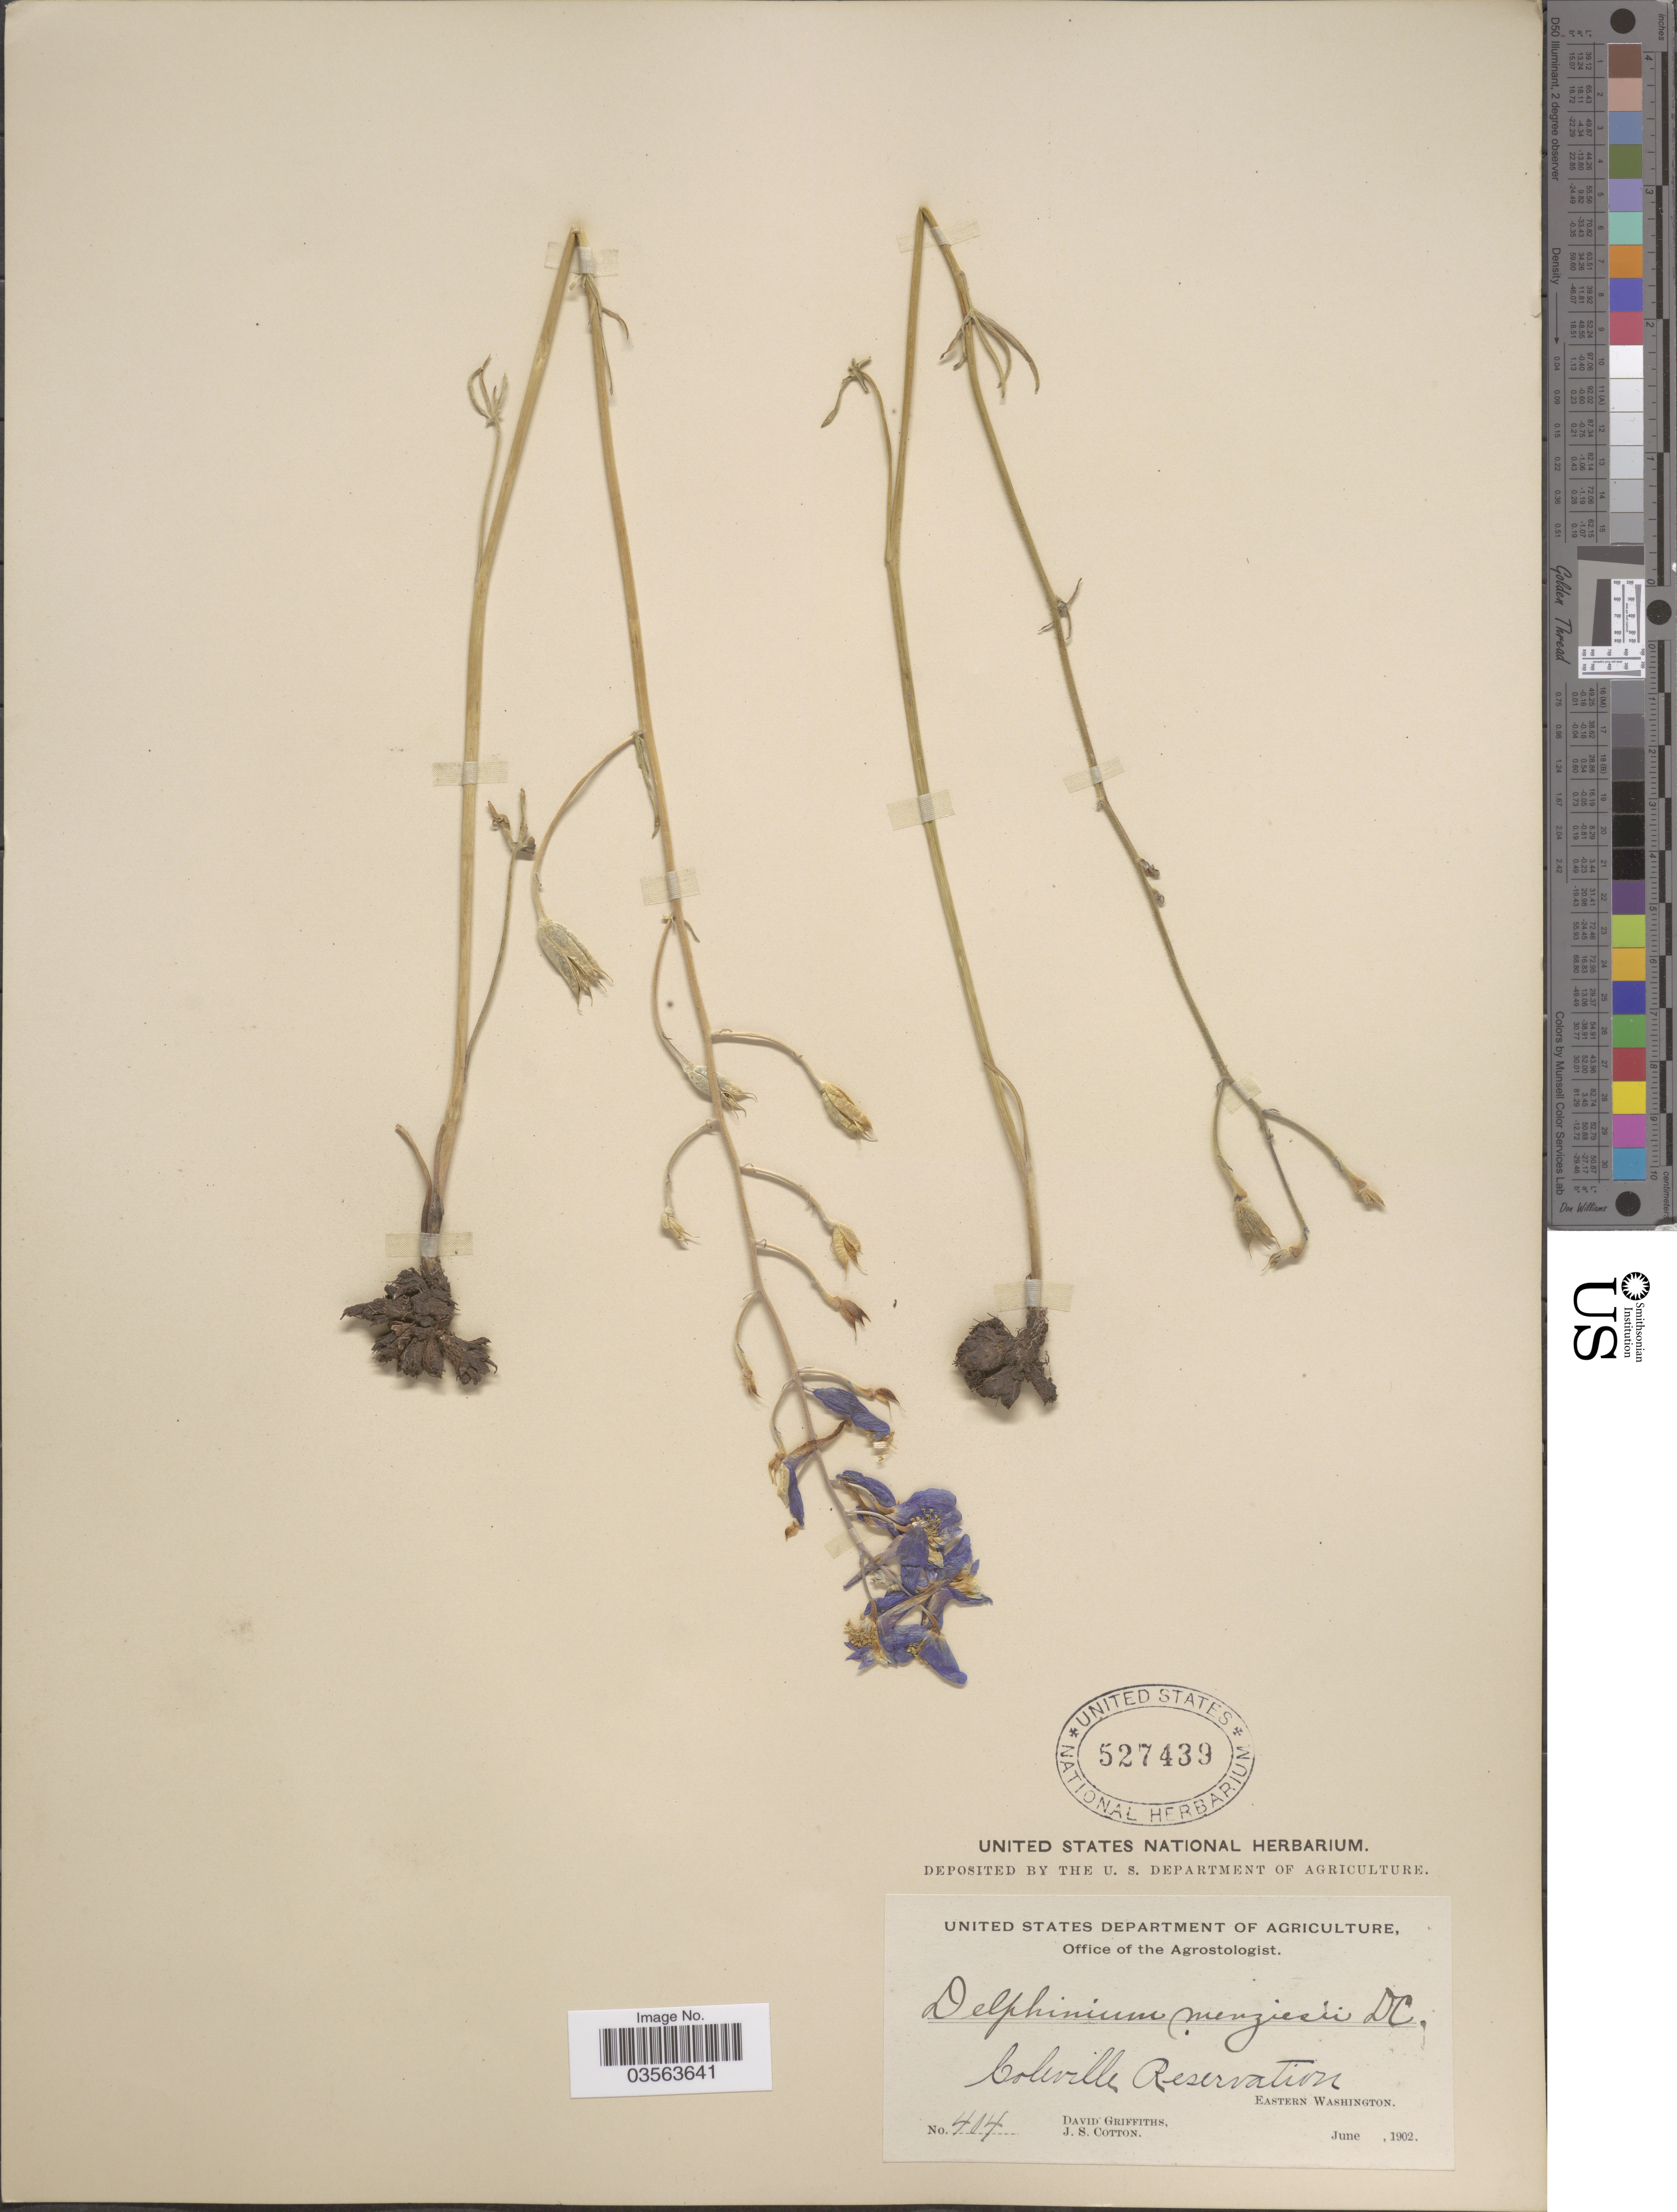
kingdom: Plantae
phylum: Tracheophyta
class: Magnoliopsida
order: Ranunculales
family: Ranunculaceae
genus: Delphinium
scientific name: Delphinium menziesii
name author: DC.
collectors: D. Griffiths & J. S. Cotton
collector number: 414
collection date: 1902-06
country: United States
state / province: Washington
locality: Coleville Reservation. Eastern Washington.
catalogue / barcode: US 527439